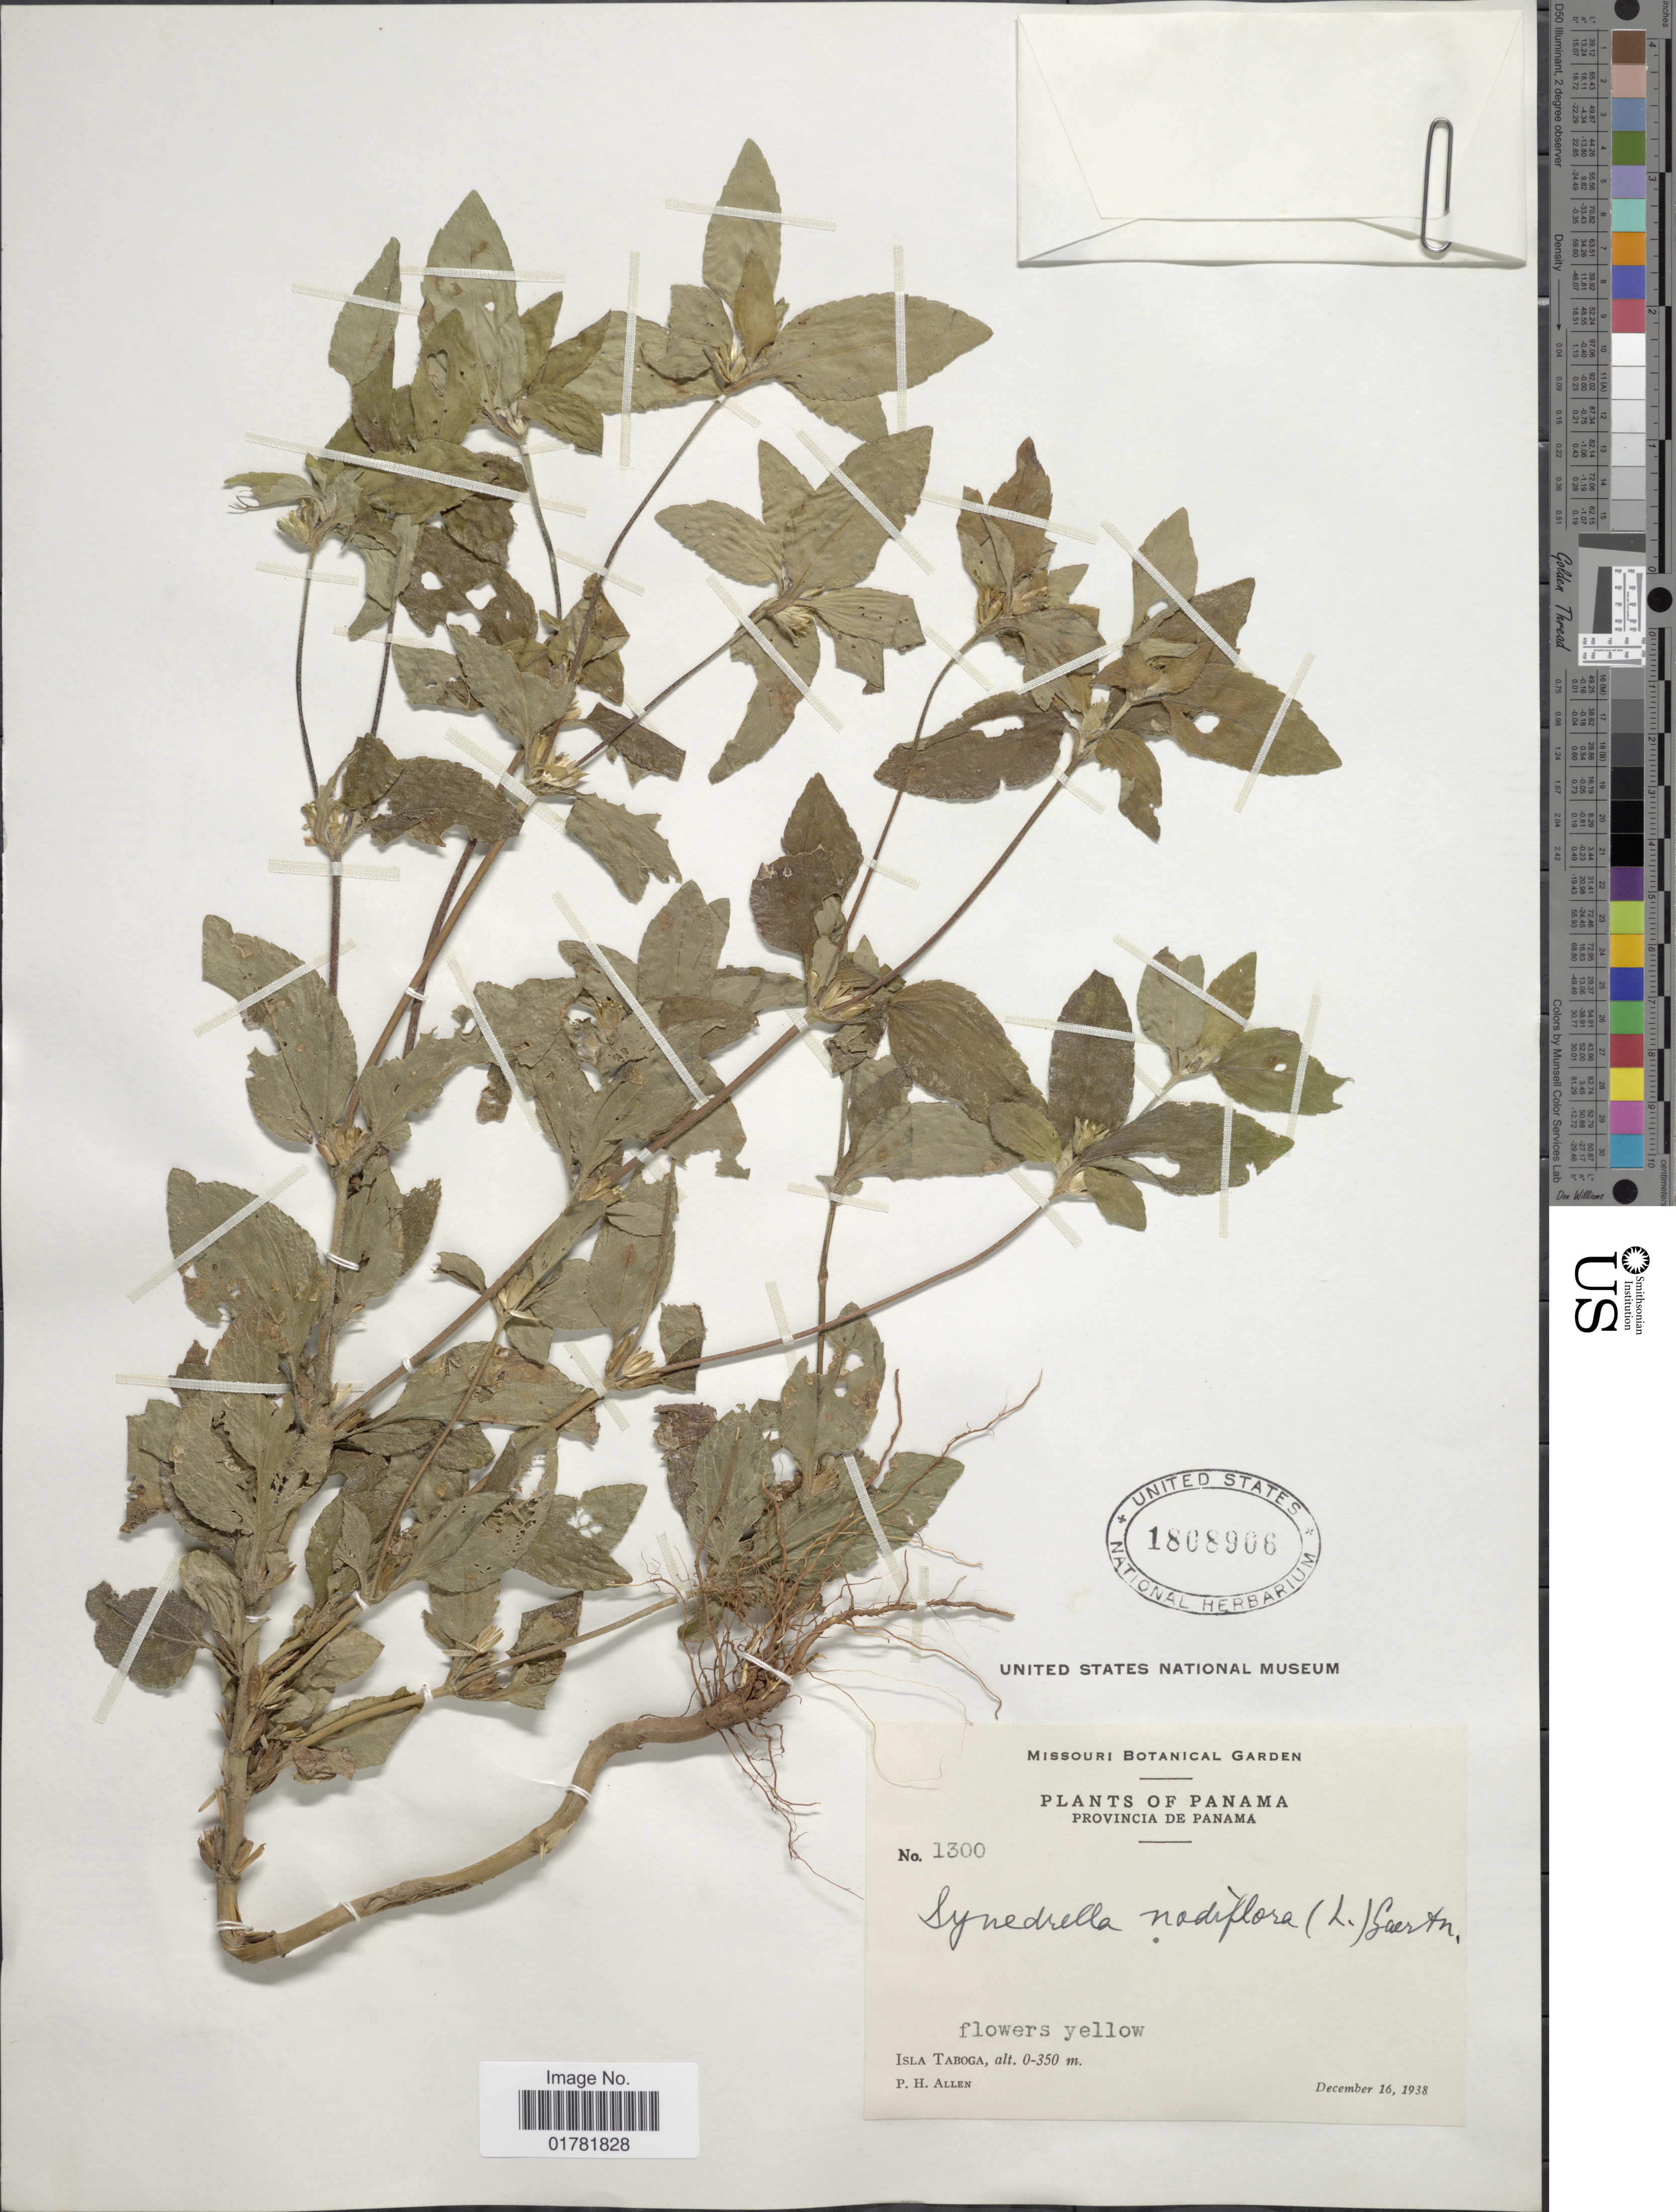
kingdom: Plantae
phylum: Tracheophyta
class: Magnoliopsida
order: Asterales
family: Asteraceae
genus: Synedrella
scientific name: Synedrella nodiflora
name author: (L.) Gaertn.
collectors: P. H. Allen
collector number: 1300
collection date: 1938-12-16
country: Panama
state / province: Panamá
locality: Isla Taboga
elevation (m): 0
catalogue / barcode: US 1808906